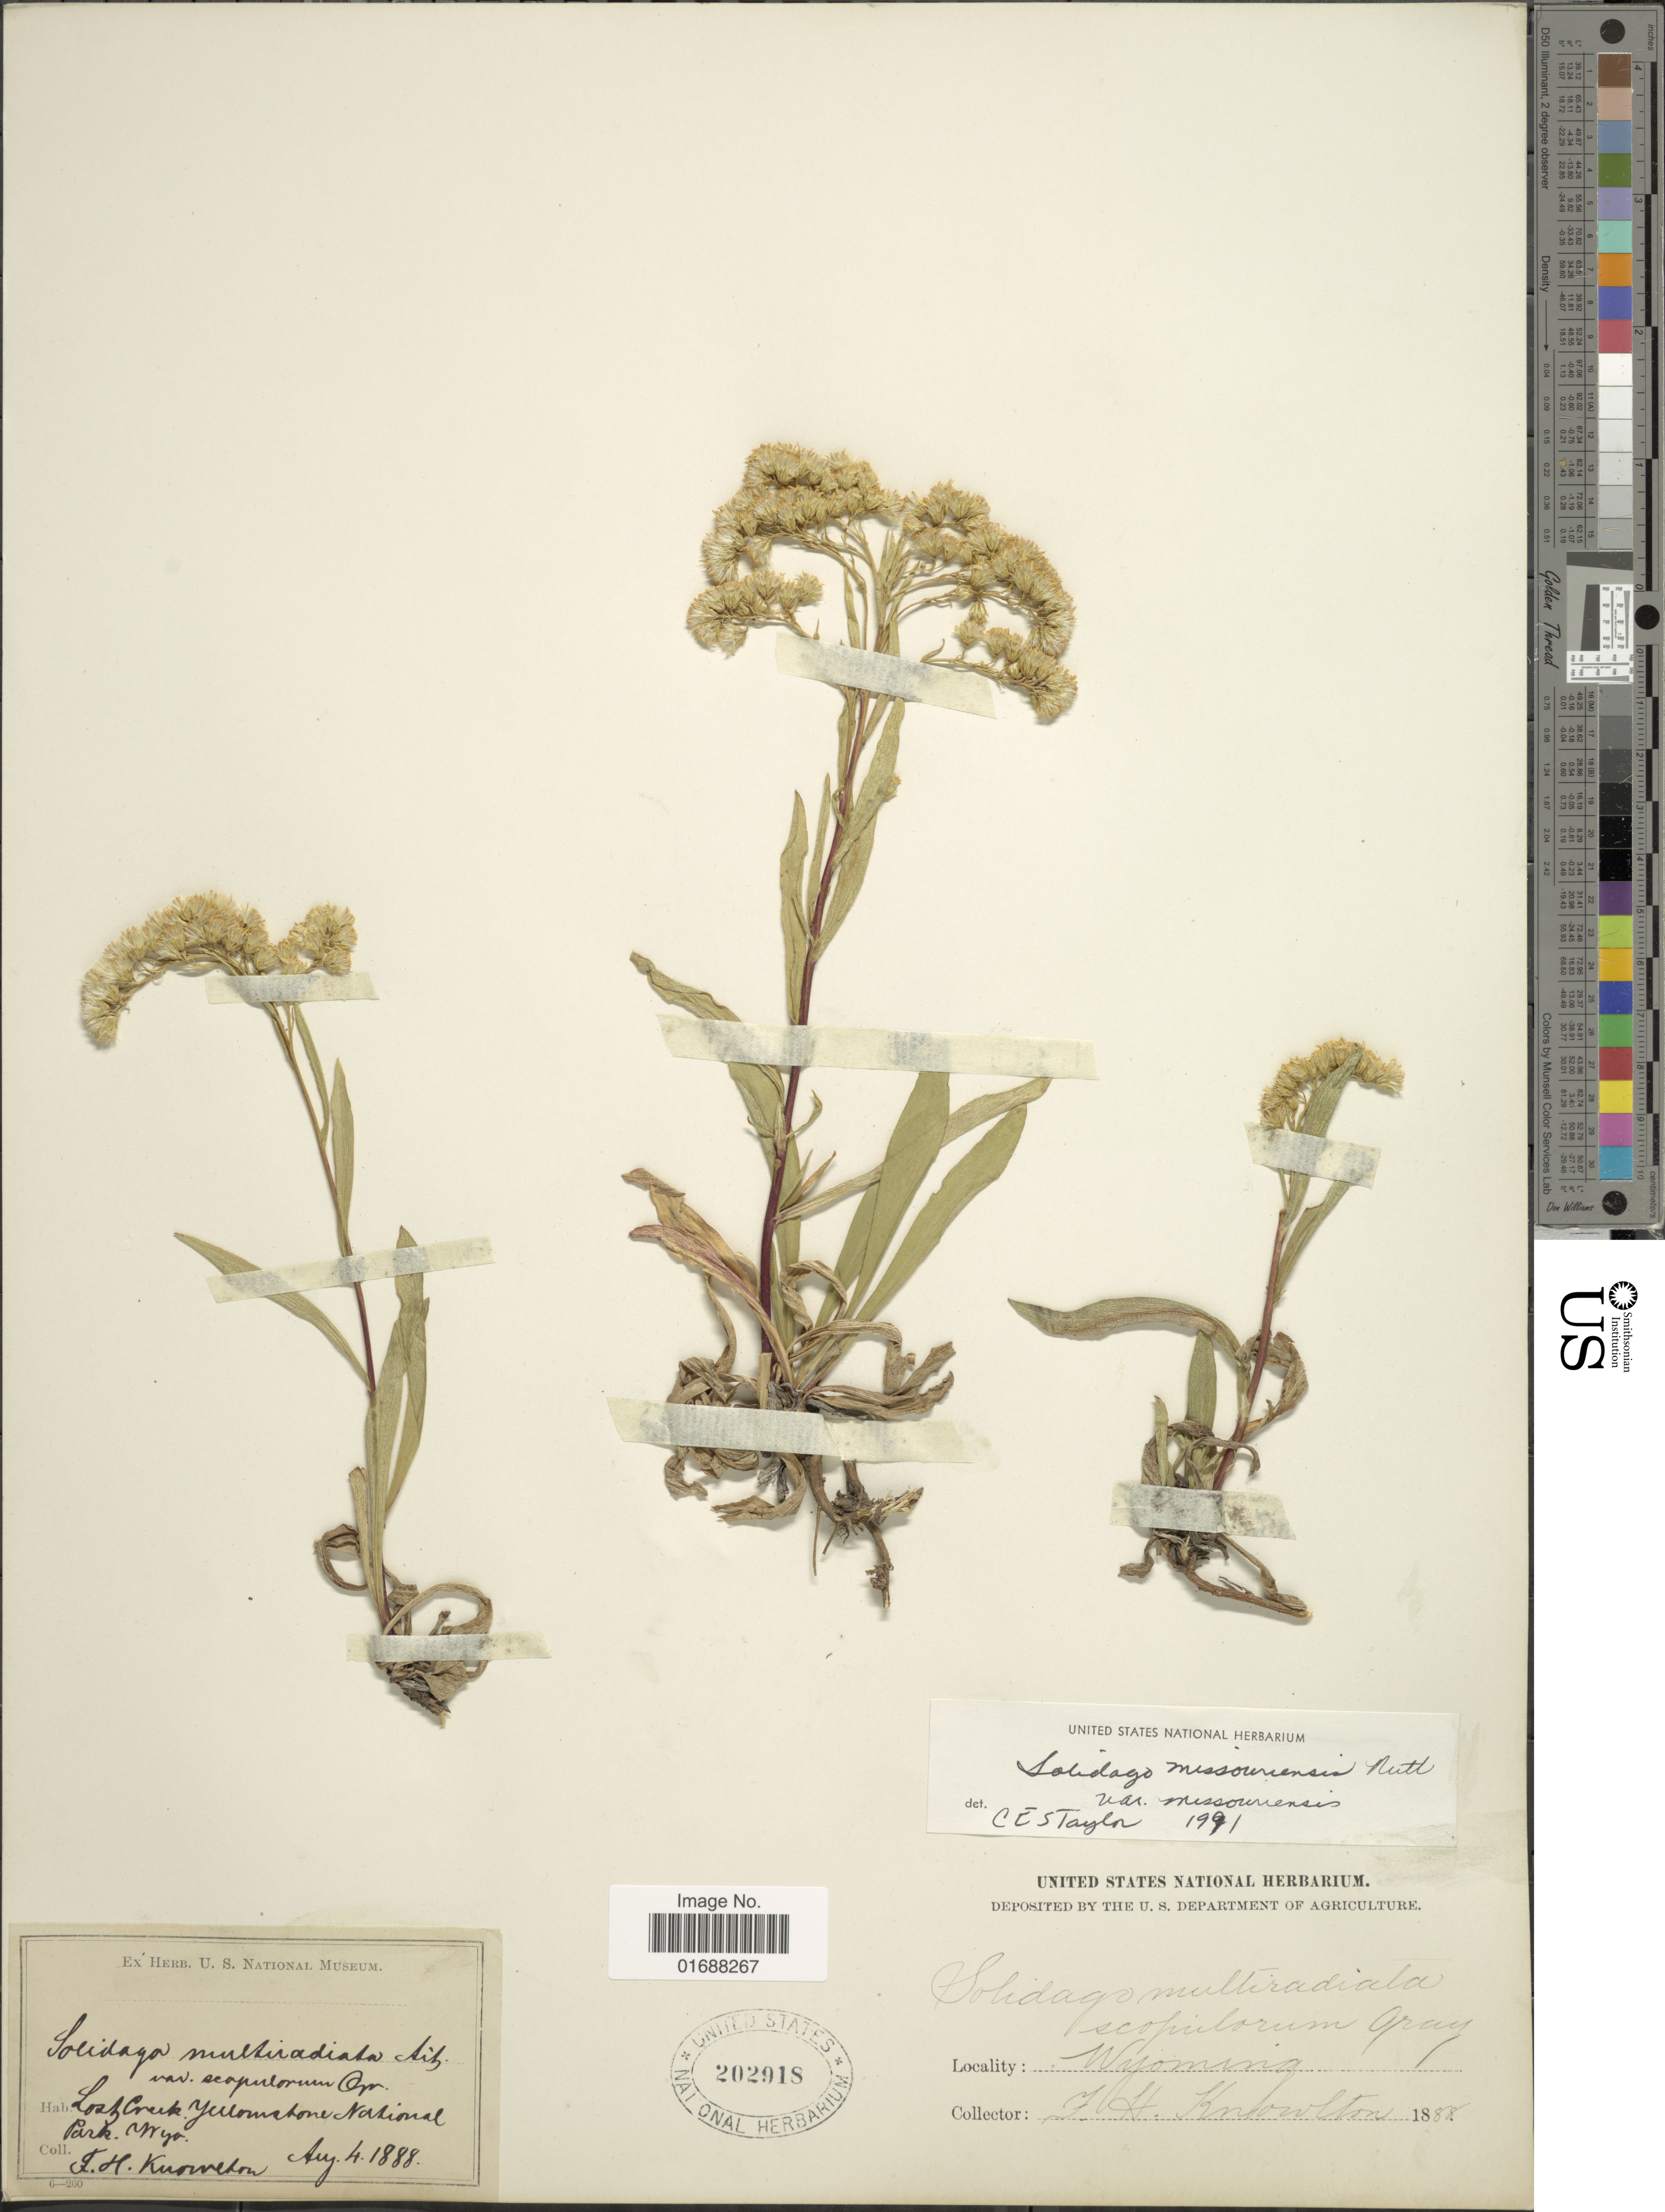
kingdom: Plantae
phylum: Tracheophyta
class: Magnoliopsida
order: Asterales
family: Asteraceae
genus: Solidago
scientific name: Solidago missouriensis var. missouriensis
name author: Nutt.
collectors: F. H. Knowlton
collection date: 1888-08-04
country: United States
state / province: Wyoming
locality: Lost Creek, Yellowstone National Park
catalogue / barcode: US 202918